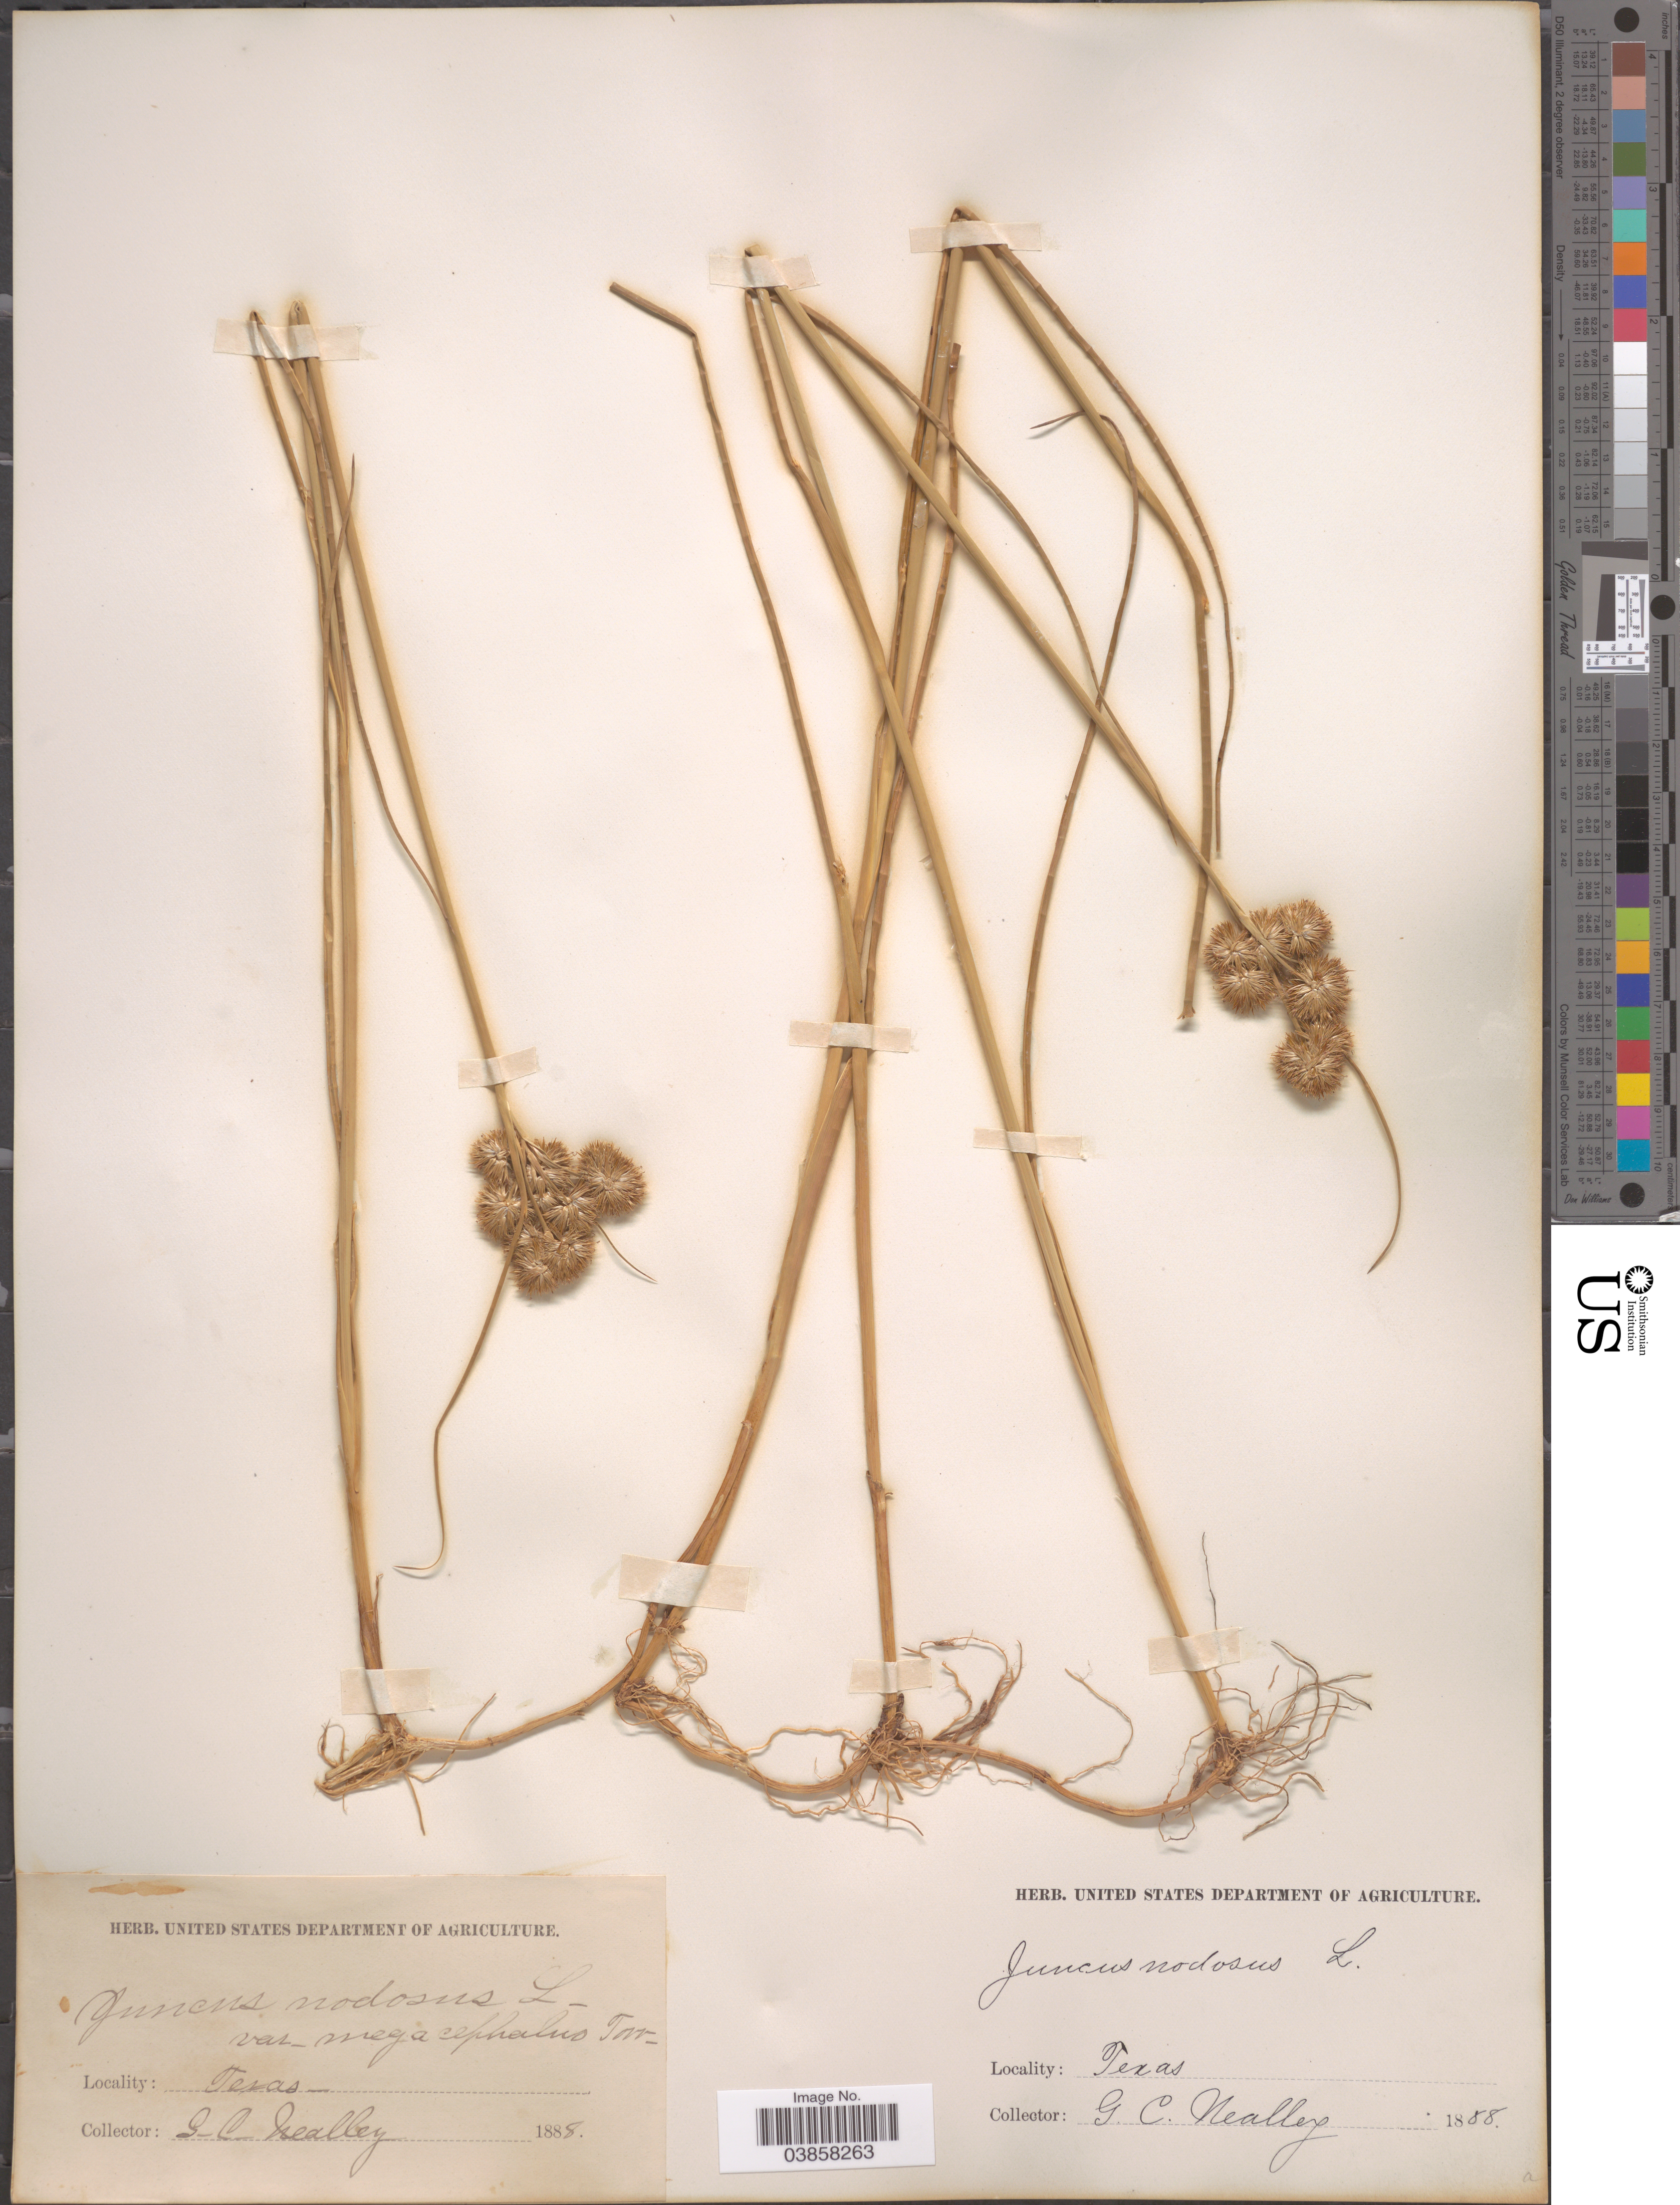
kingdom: Plantae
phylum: Tracheophyta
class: Liliopsida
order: Poales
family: Juncaceae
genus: Juncus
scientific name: Juncus torreyi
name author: Coville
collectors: G. C. Nealley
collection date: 1888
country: United States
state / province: Texas